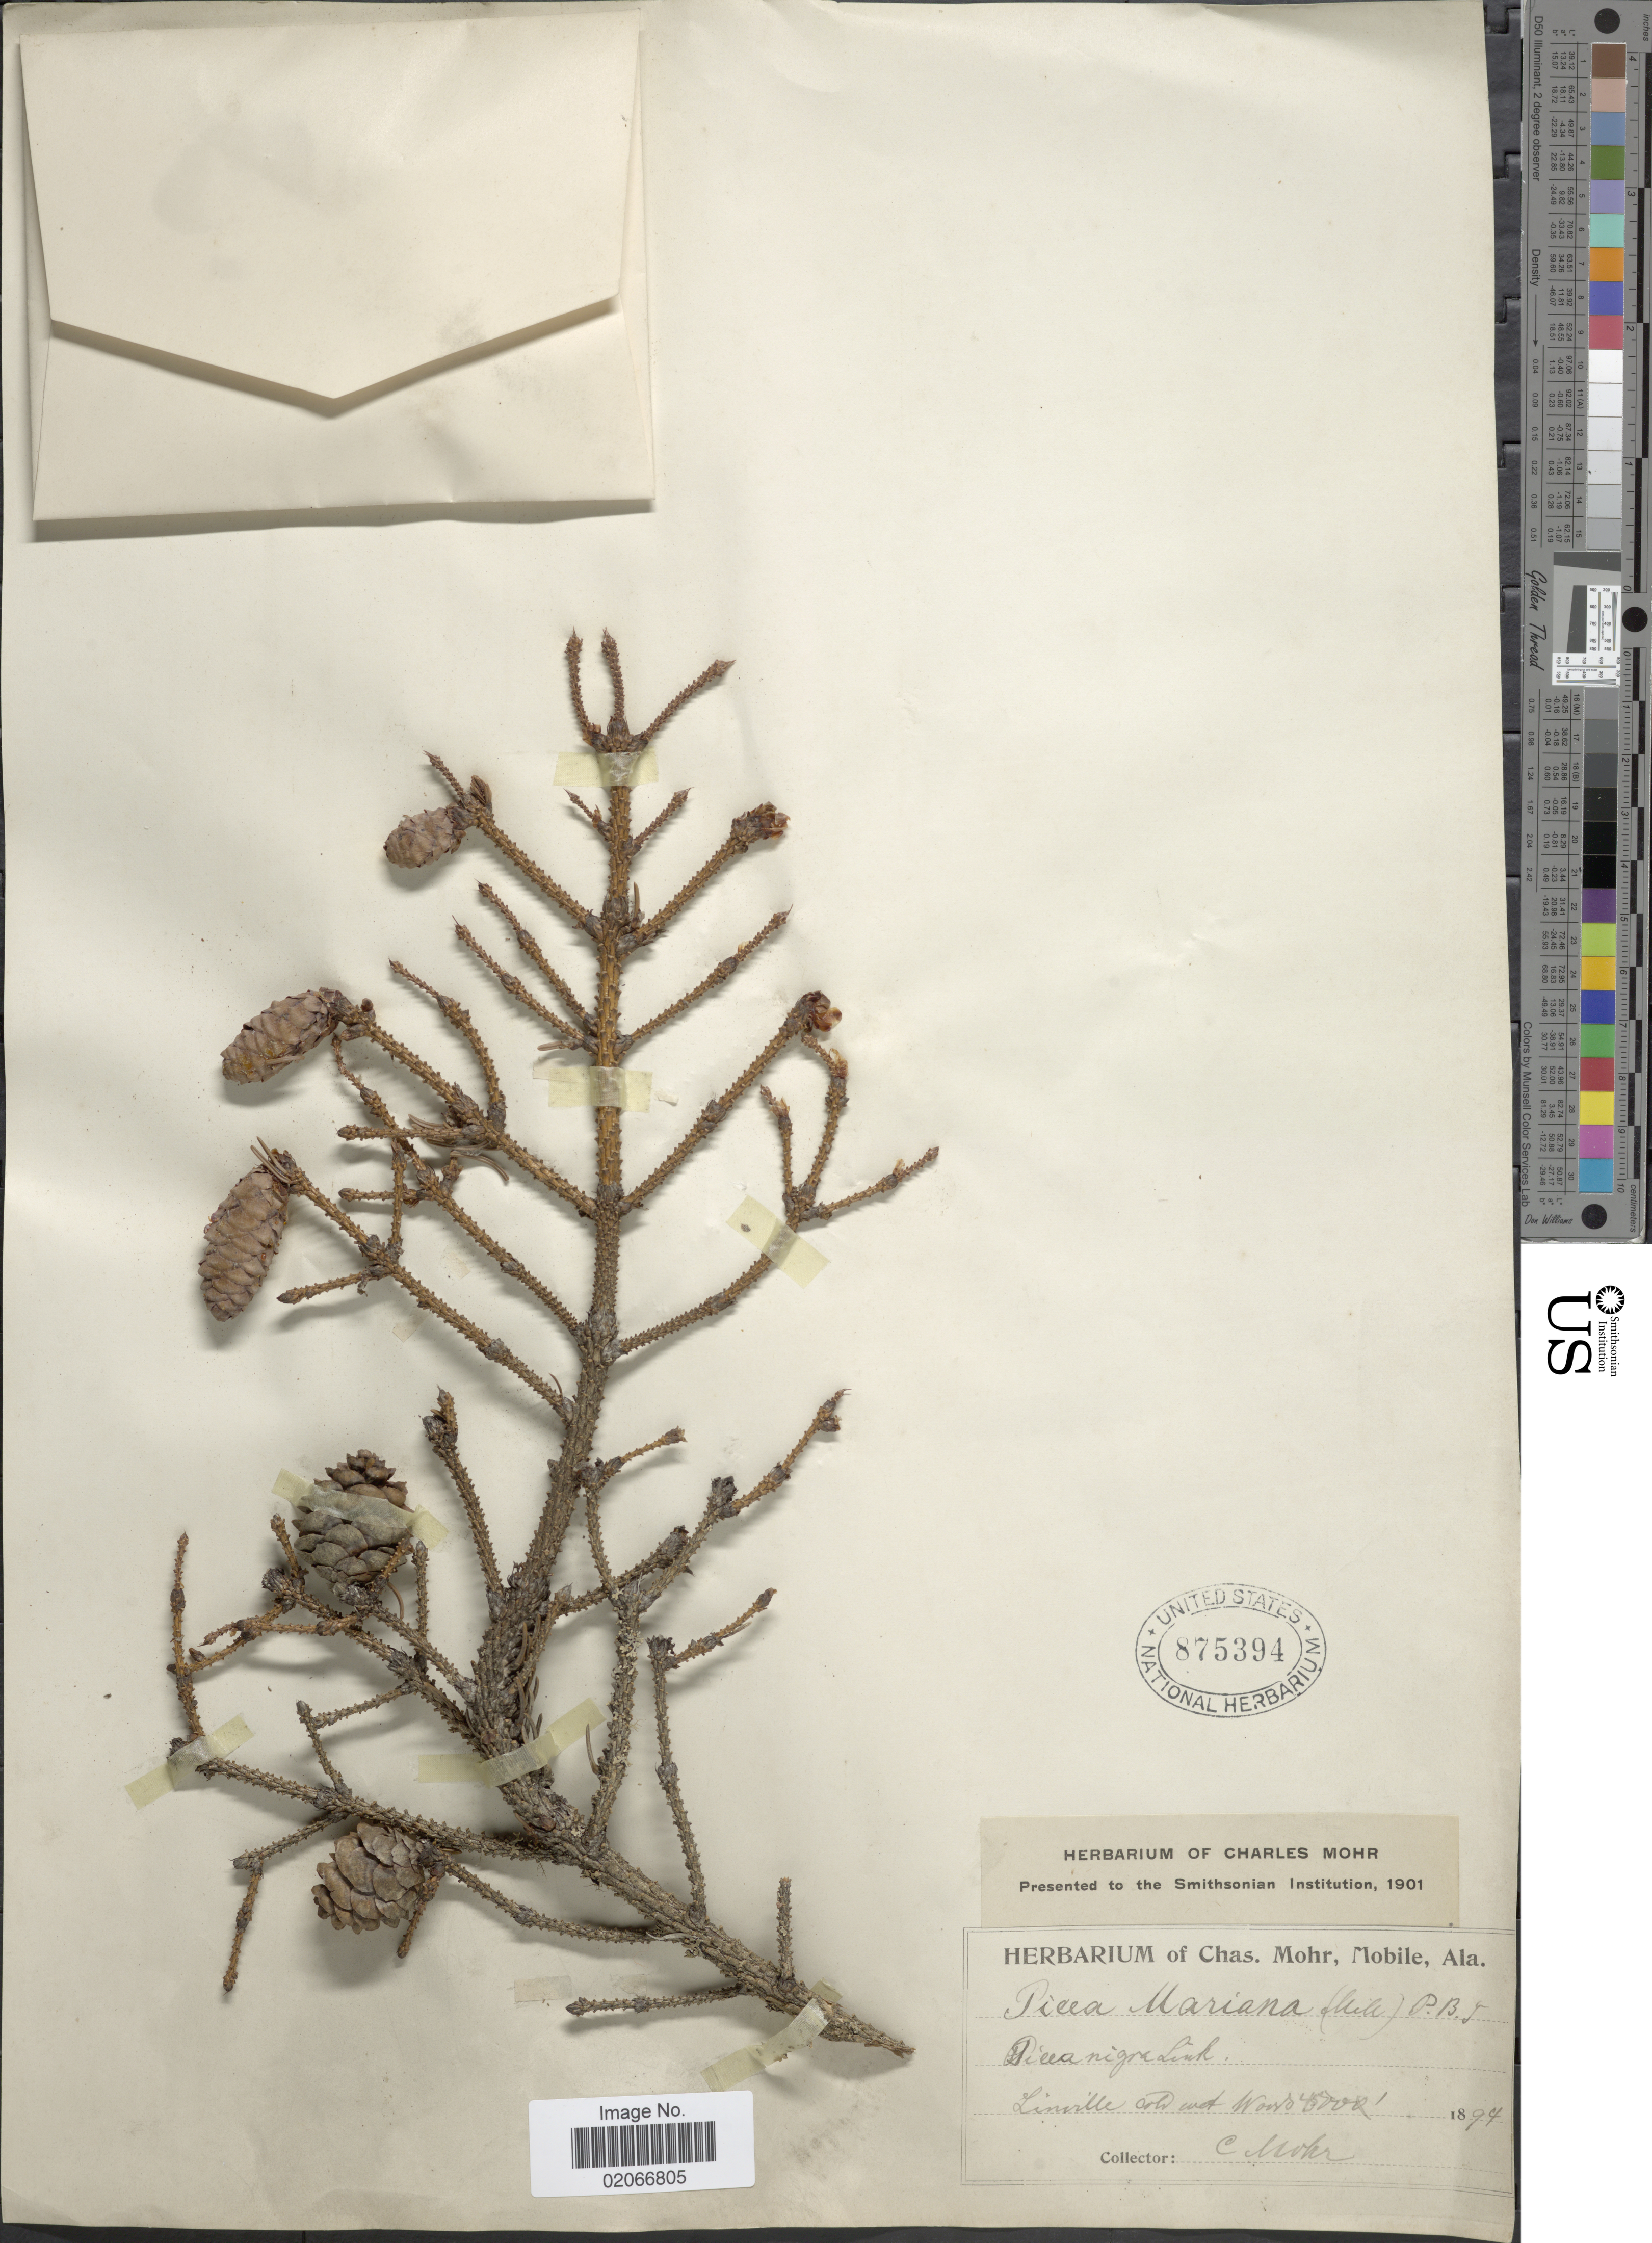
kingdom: Plantae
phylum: Tracheophyta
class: Pinopsida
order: Pinales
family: Pinaceae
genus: Picea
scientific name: Picea rubens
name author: Sarg.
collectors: C. T. Mohr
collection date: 1894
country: United States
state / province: North Carolina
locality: Linville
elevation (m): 1372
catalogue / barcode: US 875394